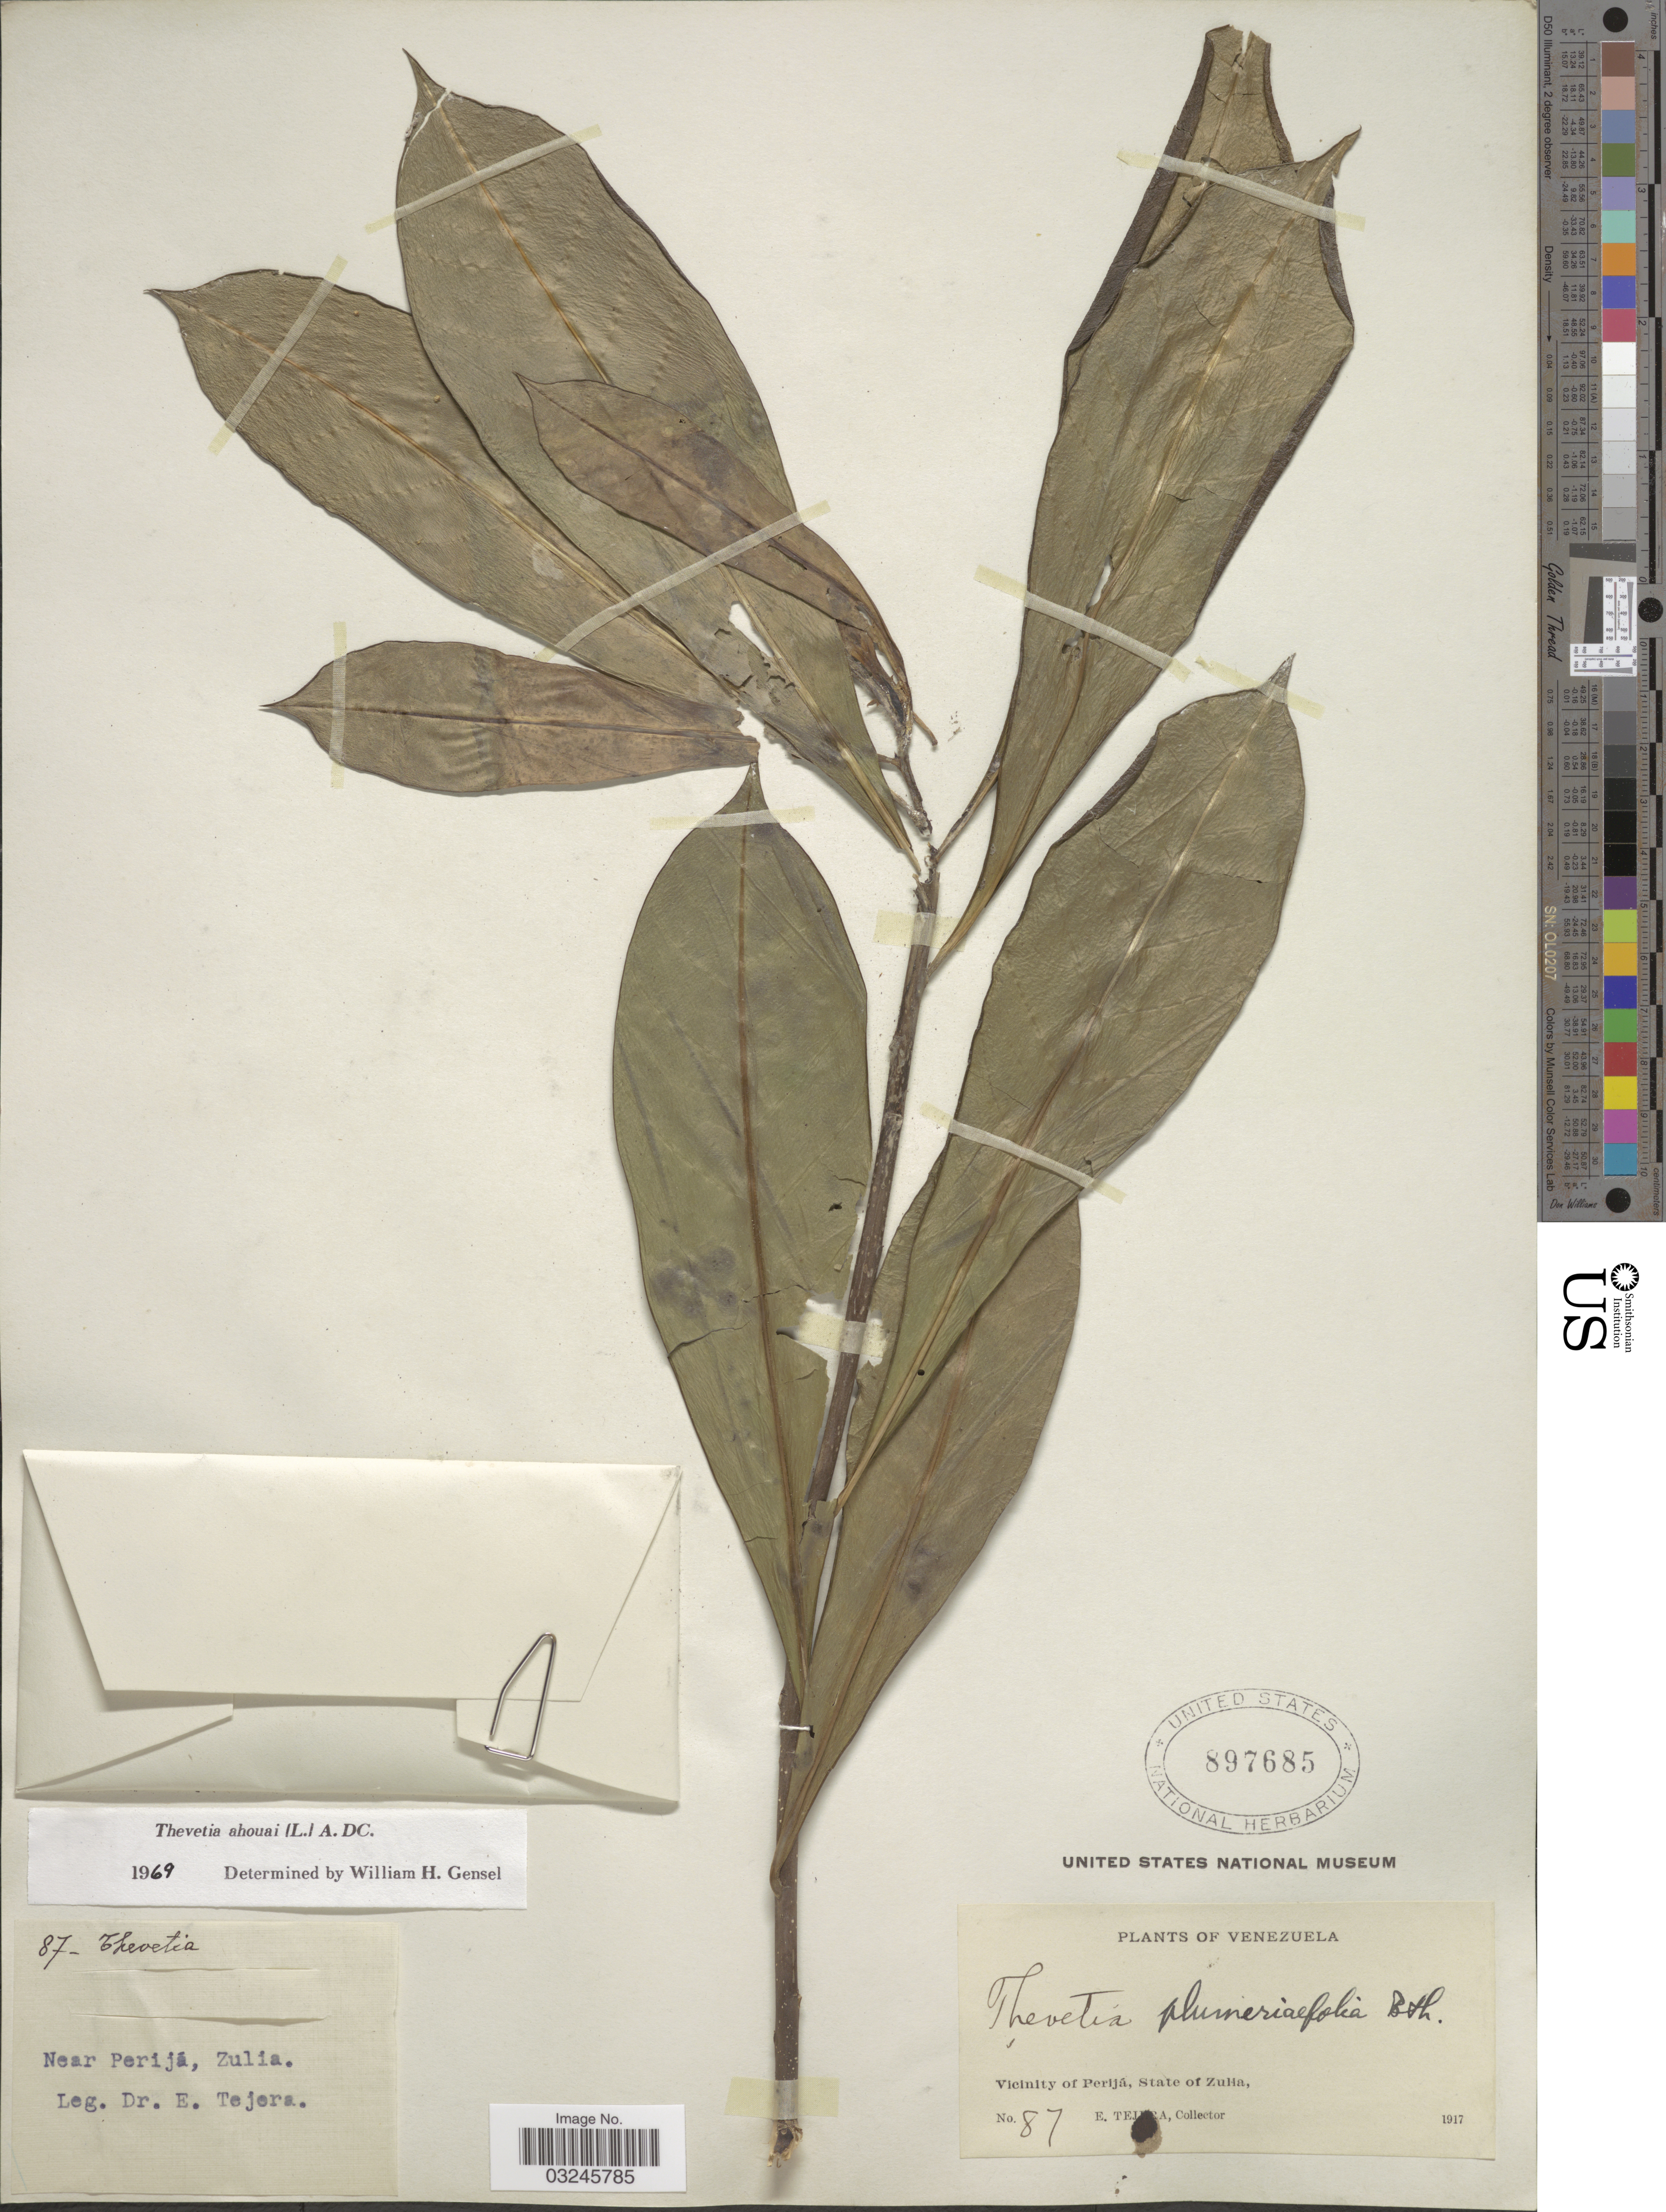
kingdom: Plantae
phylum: Tracheophyta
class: Magnoliopsida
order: Gentianales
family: Apocynaceae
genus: Thevetia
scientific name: Thevetia ahouai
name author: (L.) A. DC.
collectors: E. Tejera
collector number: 87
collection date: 1917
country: Venezuela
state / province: Zulia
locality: Vicinity of Perijá, State of Zulia.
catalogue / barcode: US 897685